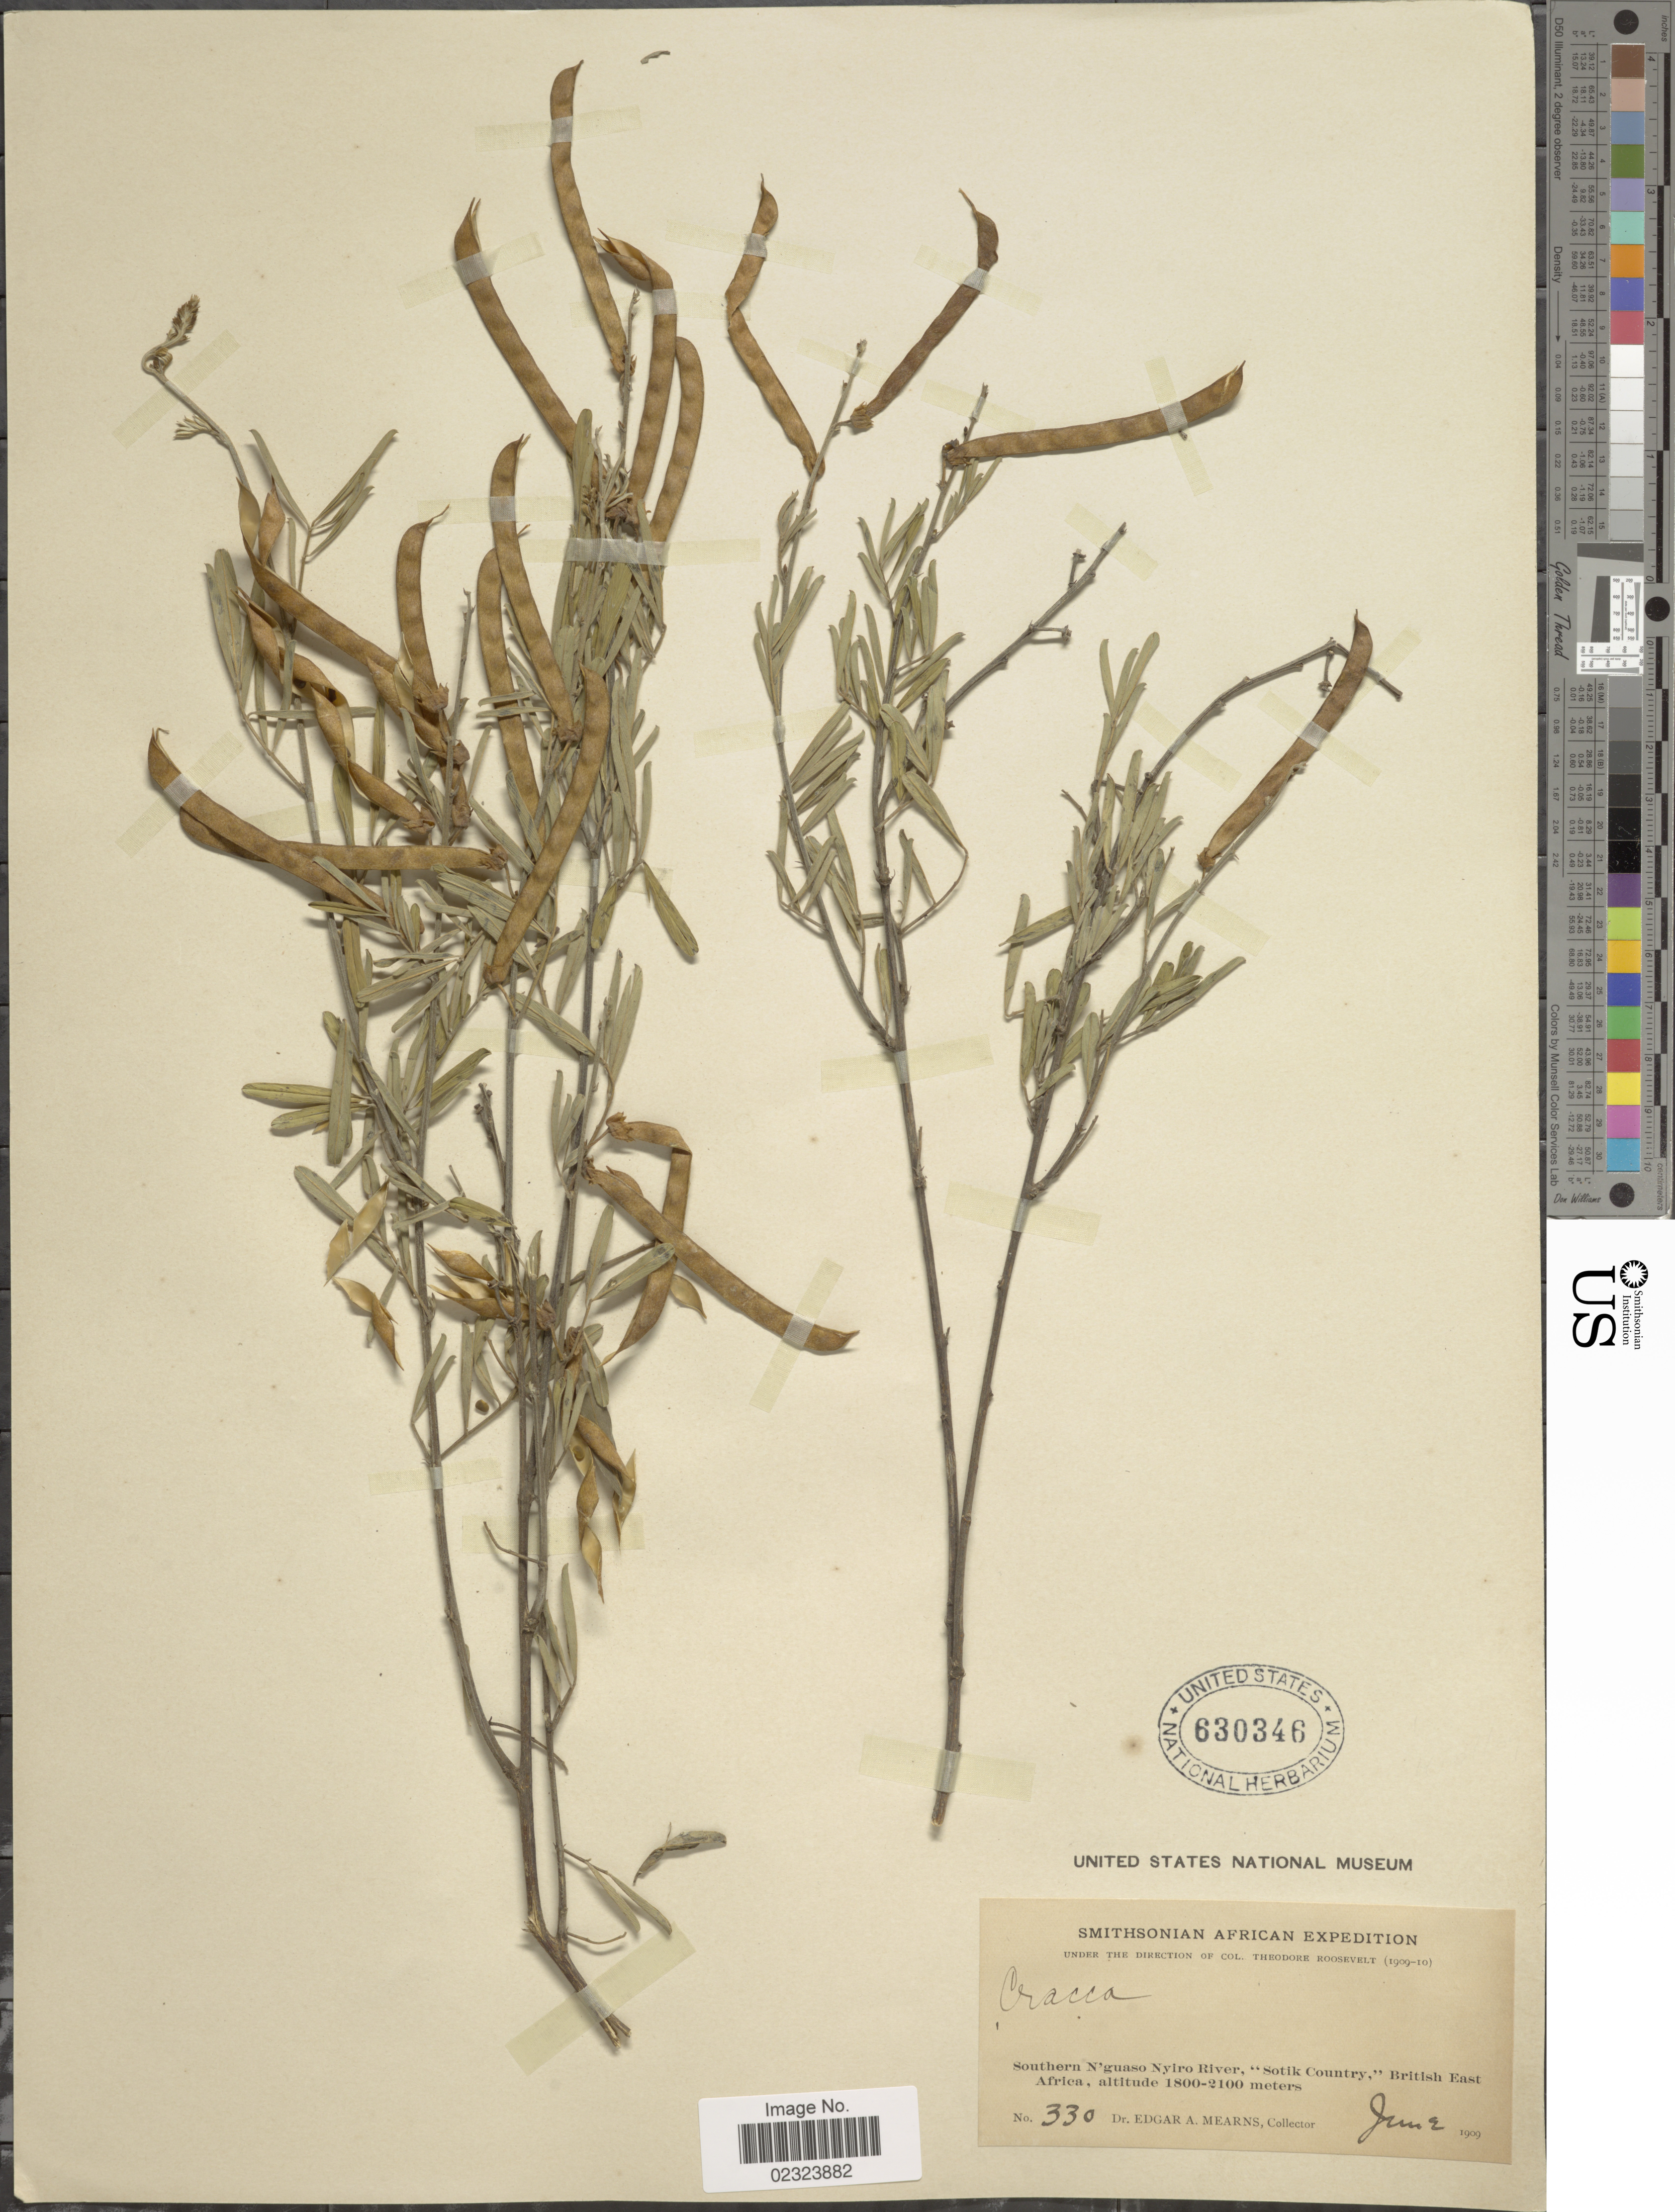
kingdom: Plantae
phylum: Tracheophyta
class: Magnoliopsida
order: Fabales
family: Fabaceae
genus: Tephrosia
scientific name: Tephrosia sp.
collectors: E. A. Mearns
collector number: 330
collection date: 1909-06-02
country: Kenya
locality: Southern N'guaso Nyiro, "Sotik Country," British East Africa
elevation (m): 1800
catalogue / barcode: US 630346